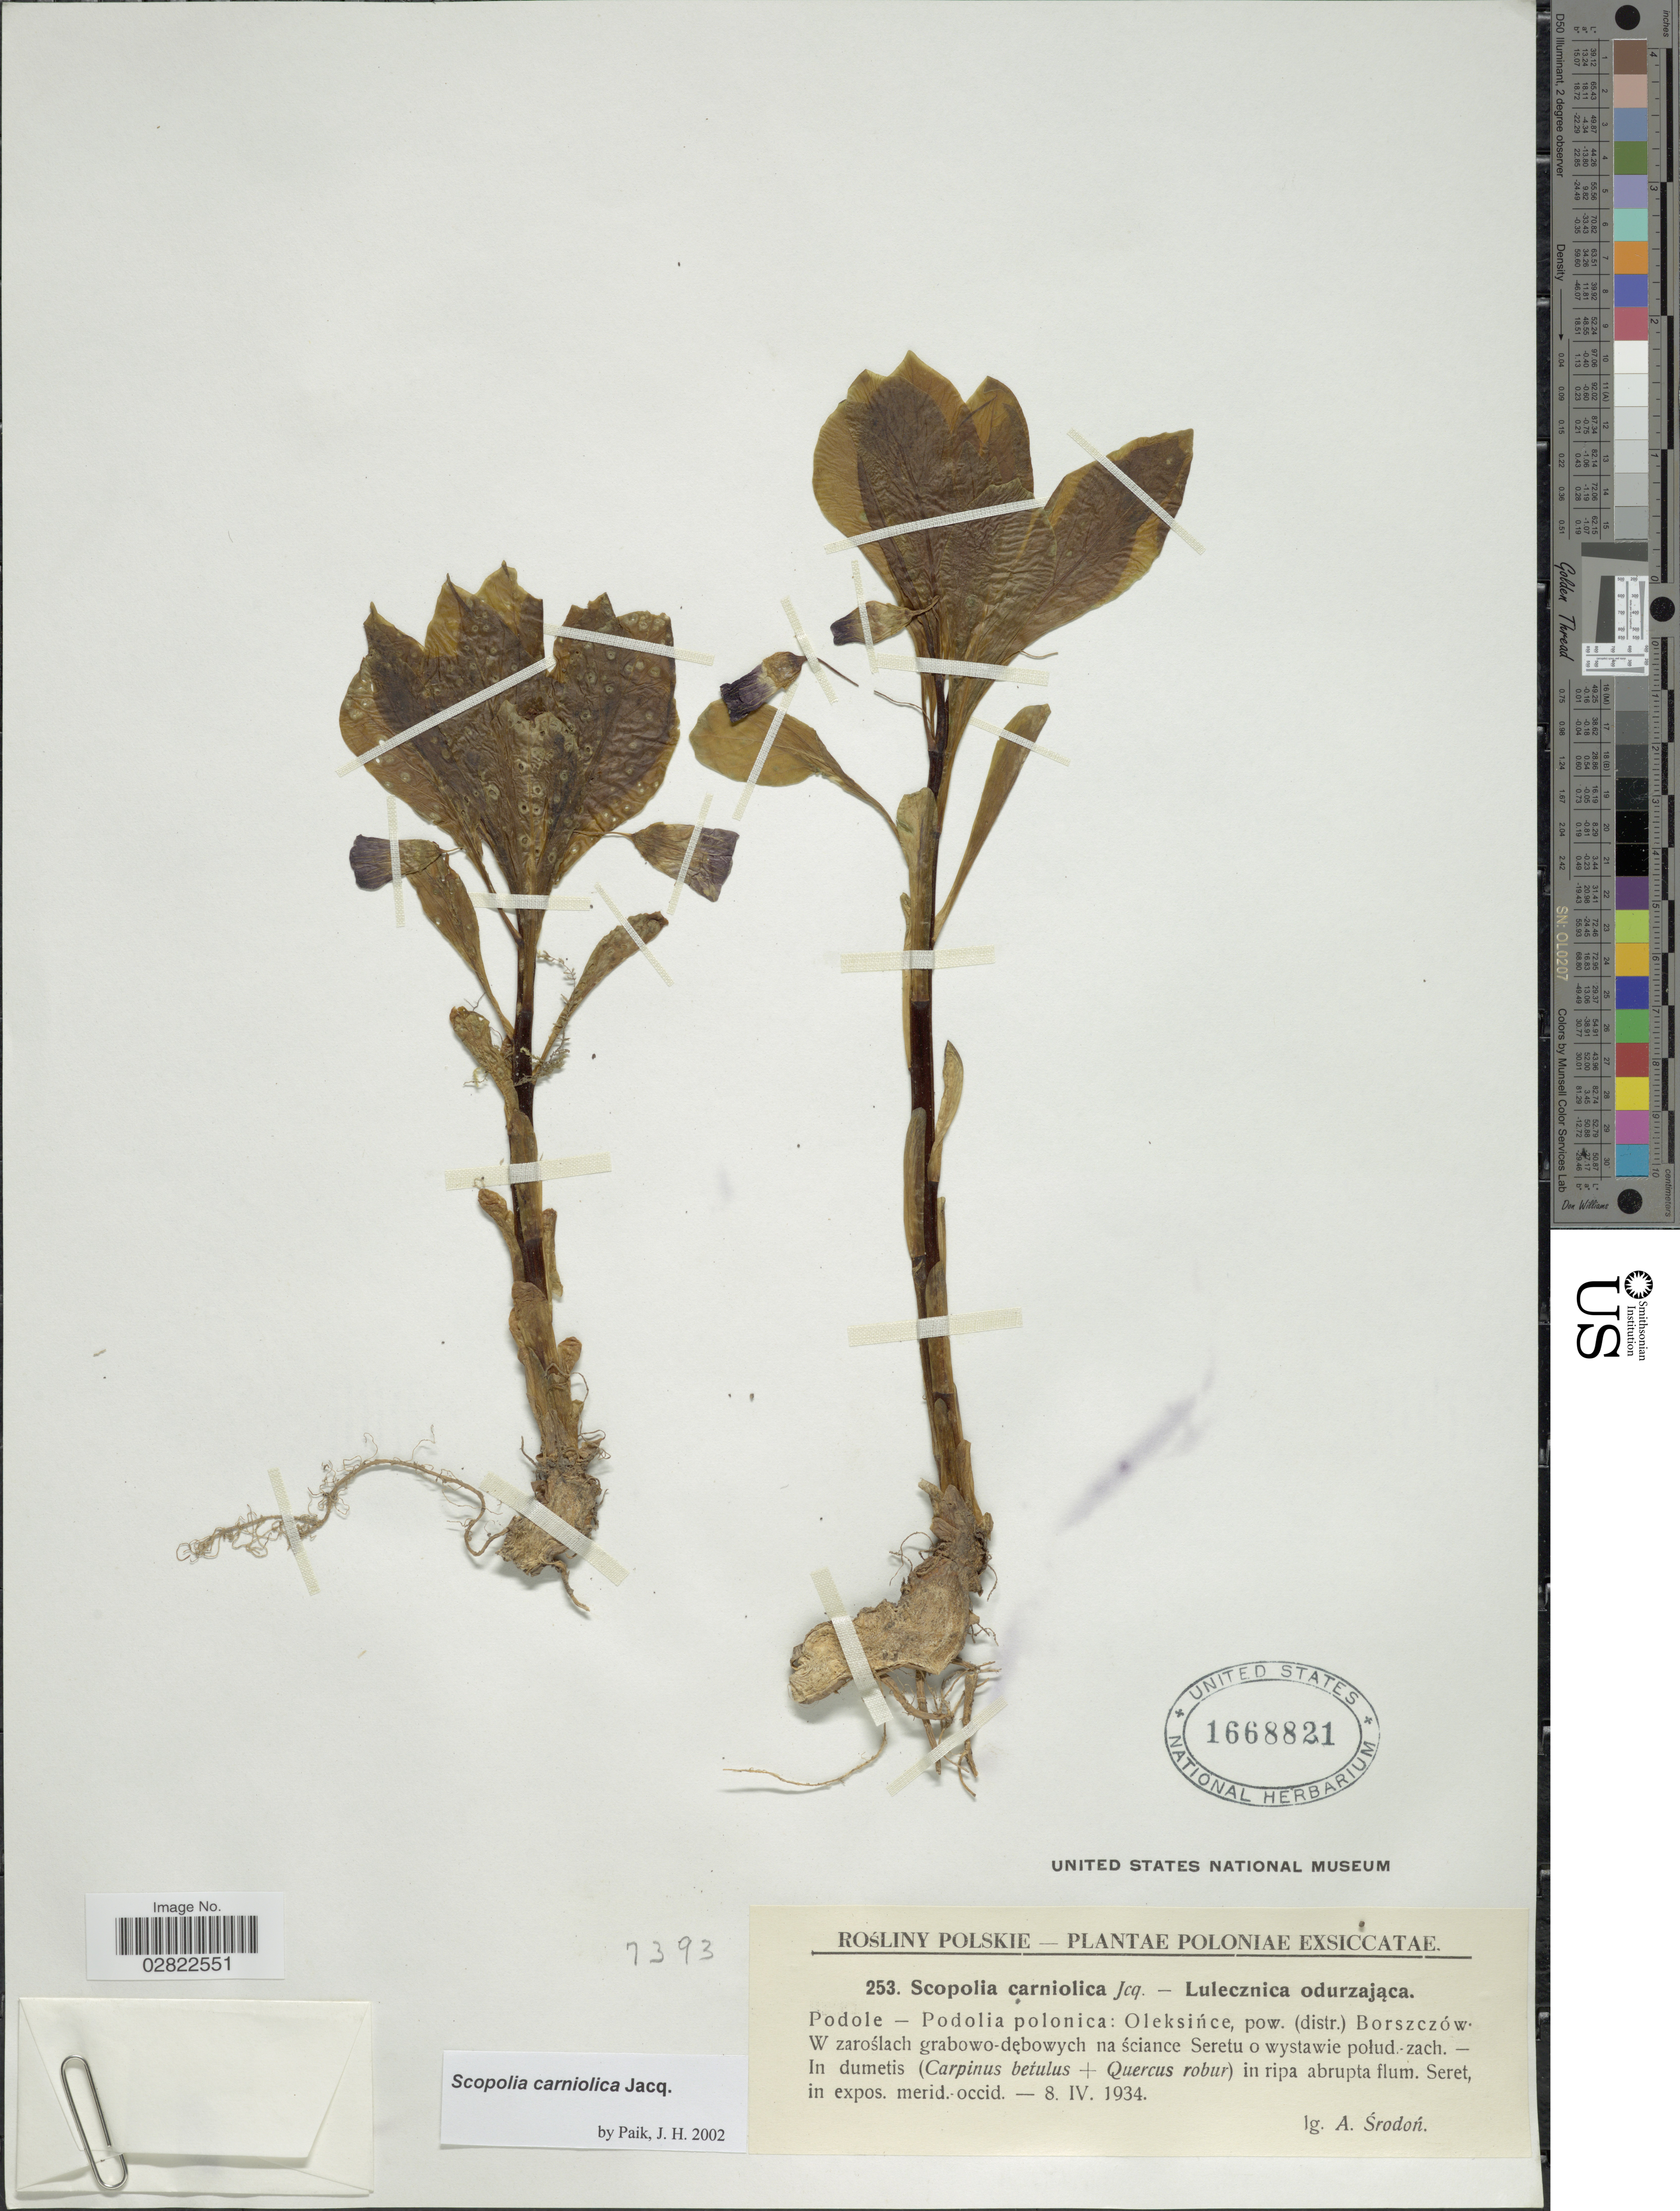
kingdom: Plantae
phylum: Tracheophyta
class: Magnoliopsida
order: Solanales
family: Solanaceae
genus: Scopolia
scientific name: Scopolia carniolica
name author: Jacq.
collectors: A. Srodon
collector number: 253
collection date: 1934-04-08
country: Poland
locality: Poloniae, Podole - Podolio polonica: Oleksince, pow. (distr.) Borszczów.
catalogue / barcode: US 1668821